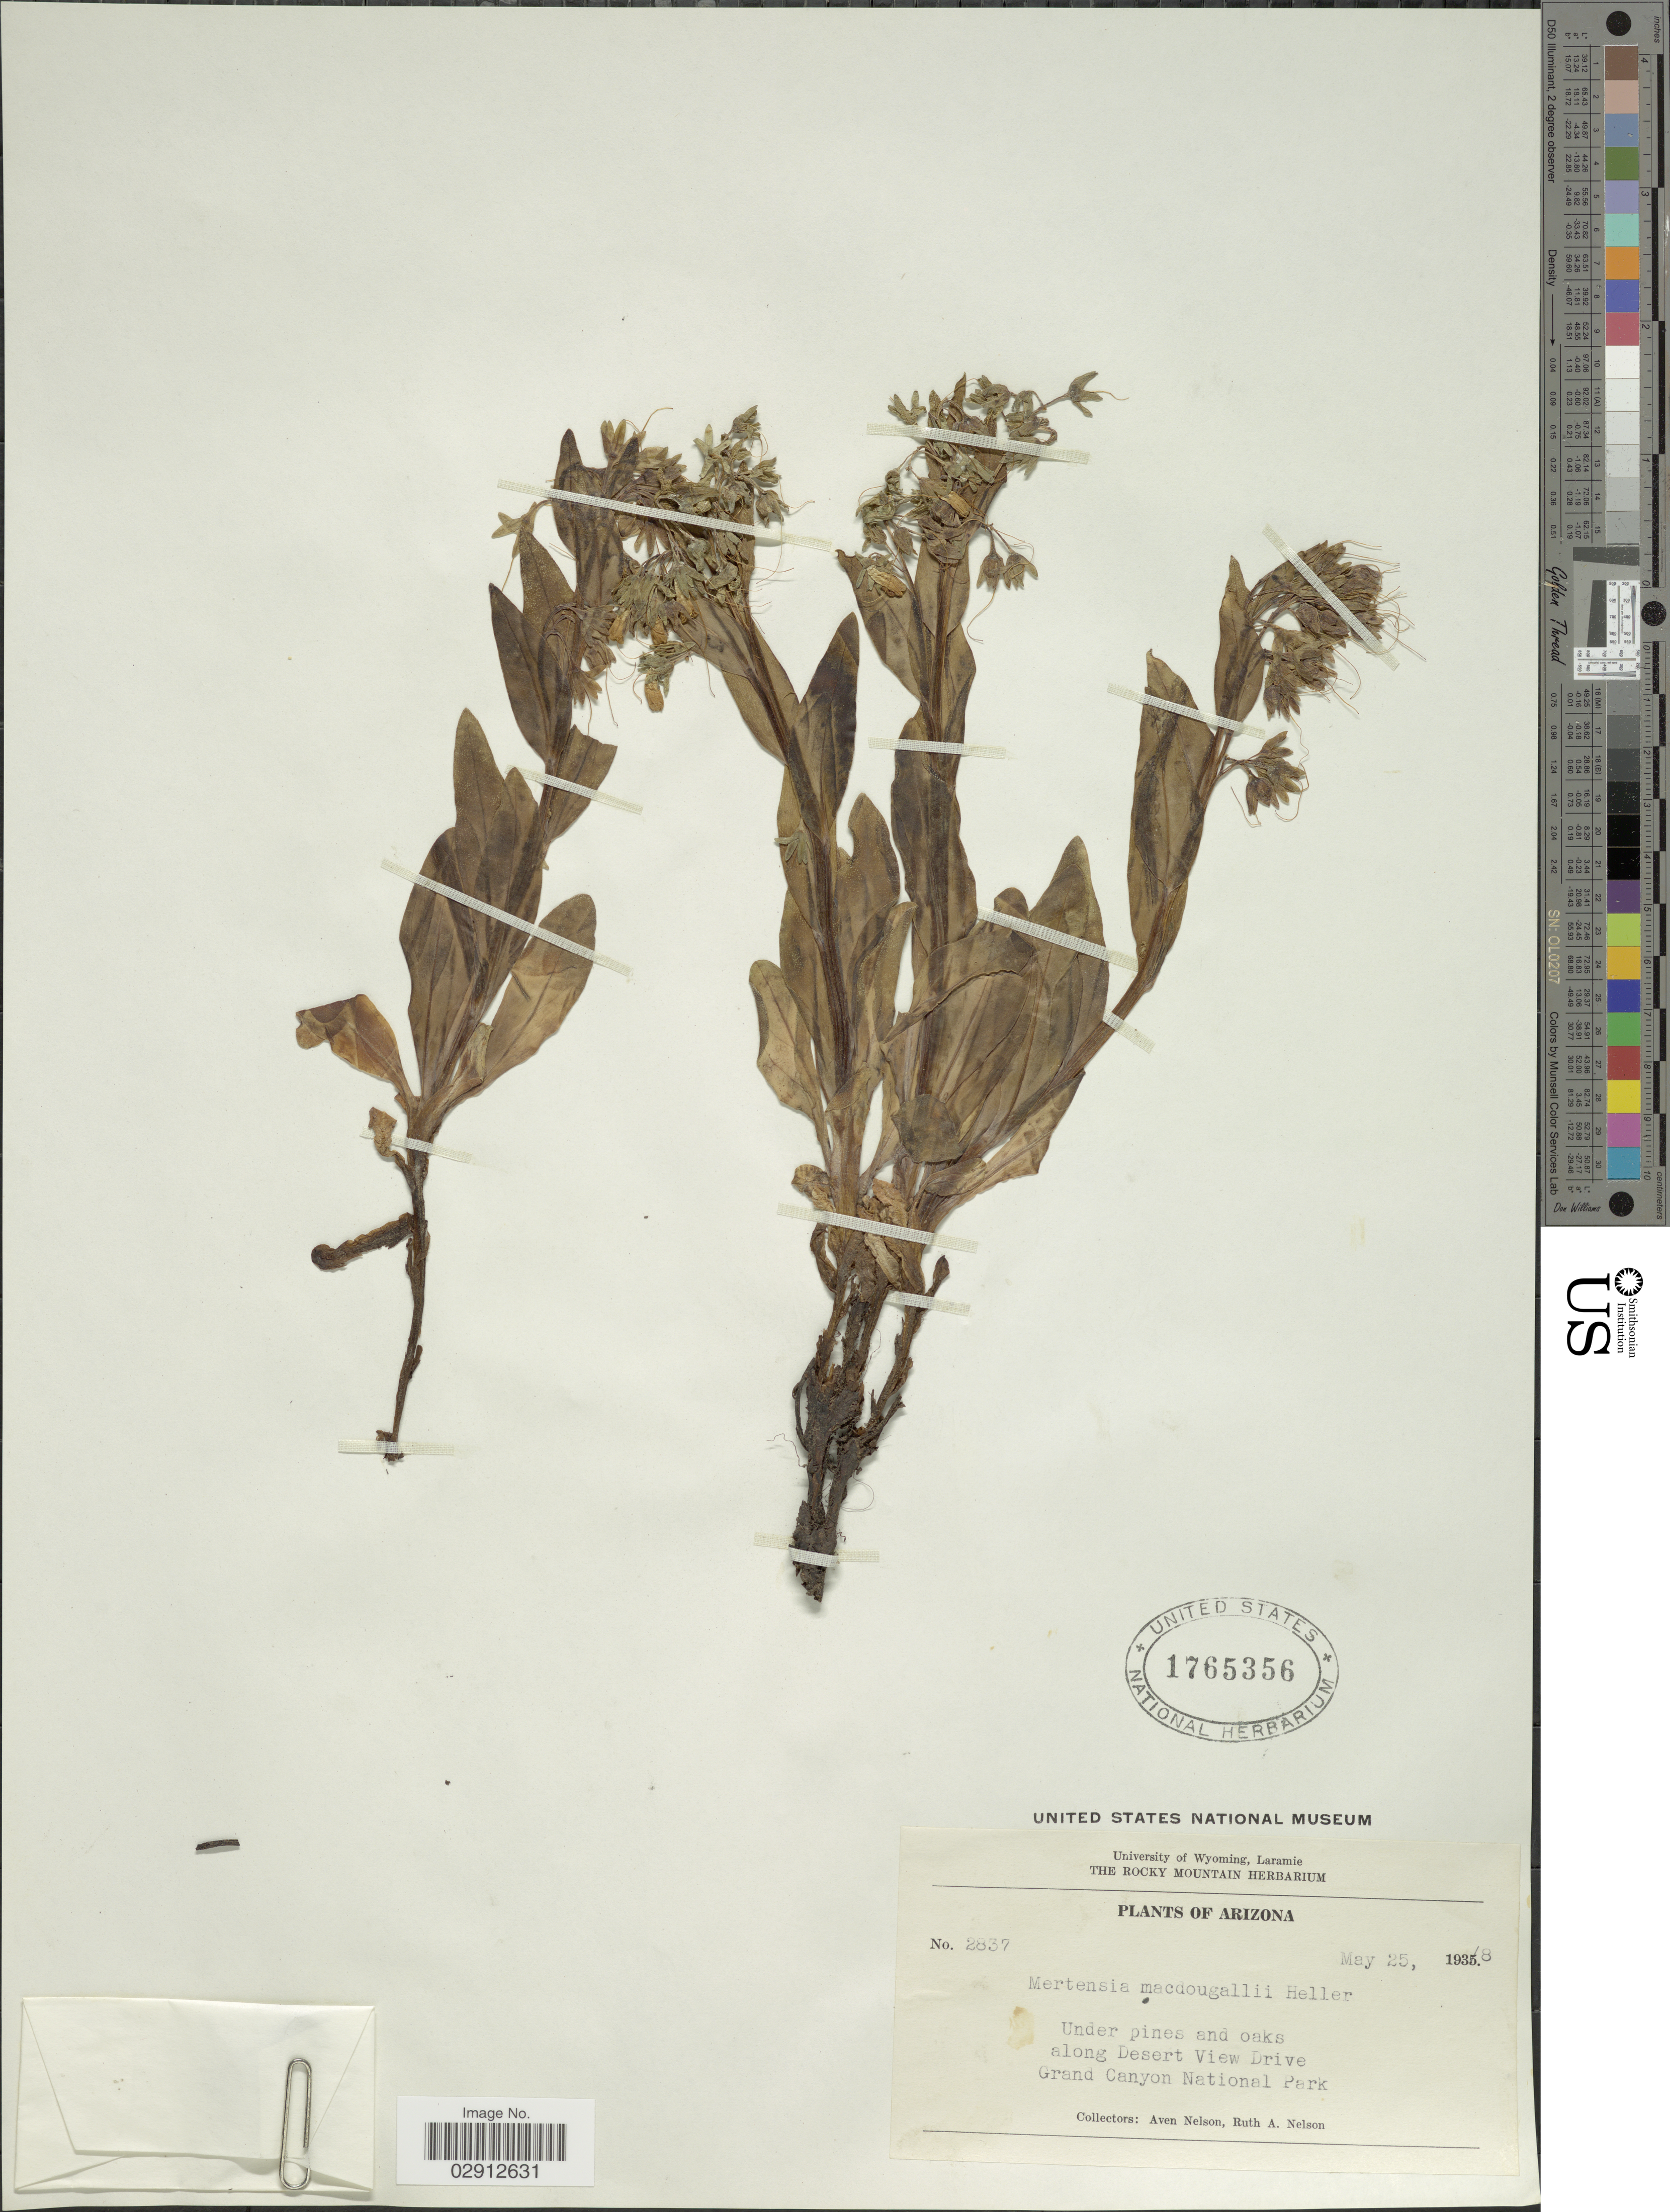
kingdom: Plantae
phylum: Tracheophyta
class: Magnoliopsida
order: Boraginales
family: Boraginaceae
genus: Mertensia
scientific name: Mertensia macdougalii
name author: A. Heller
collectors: A. Nelson & R. A. Nelson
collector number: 2837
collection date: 1938-05-25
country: United States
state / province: Arizona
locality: Under pines and oaks, along Desert View Drive, Grand Canyon National Park.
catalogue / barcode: US 1765356